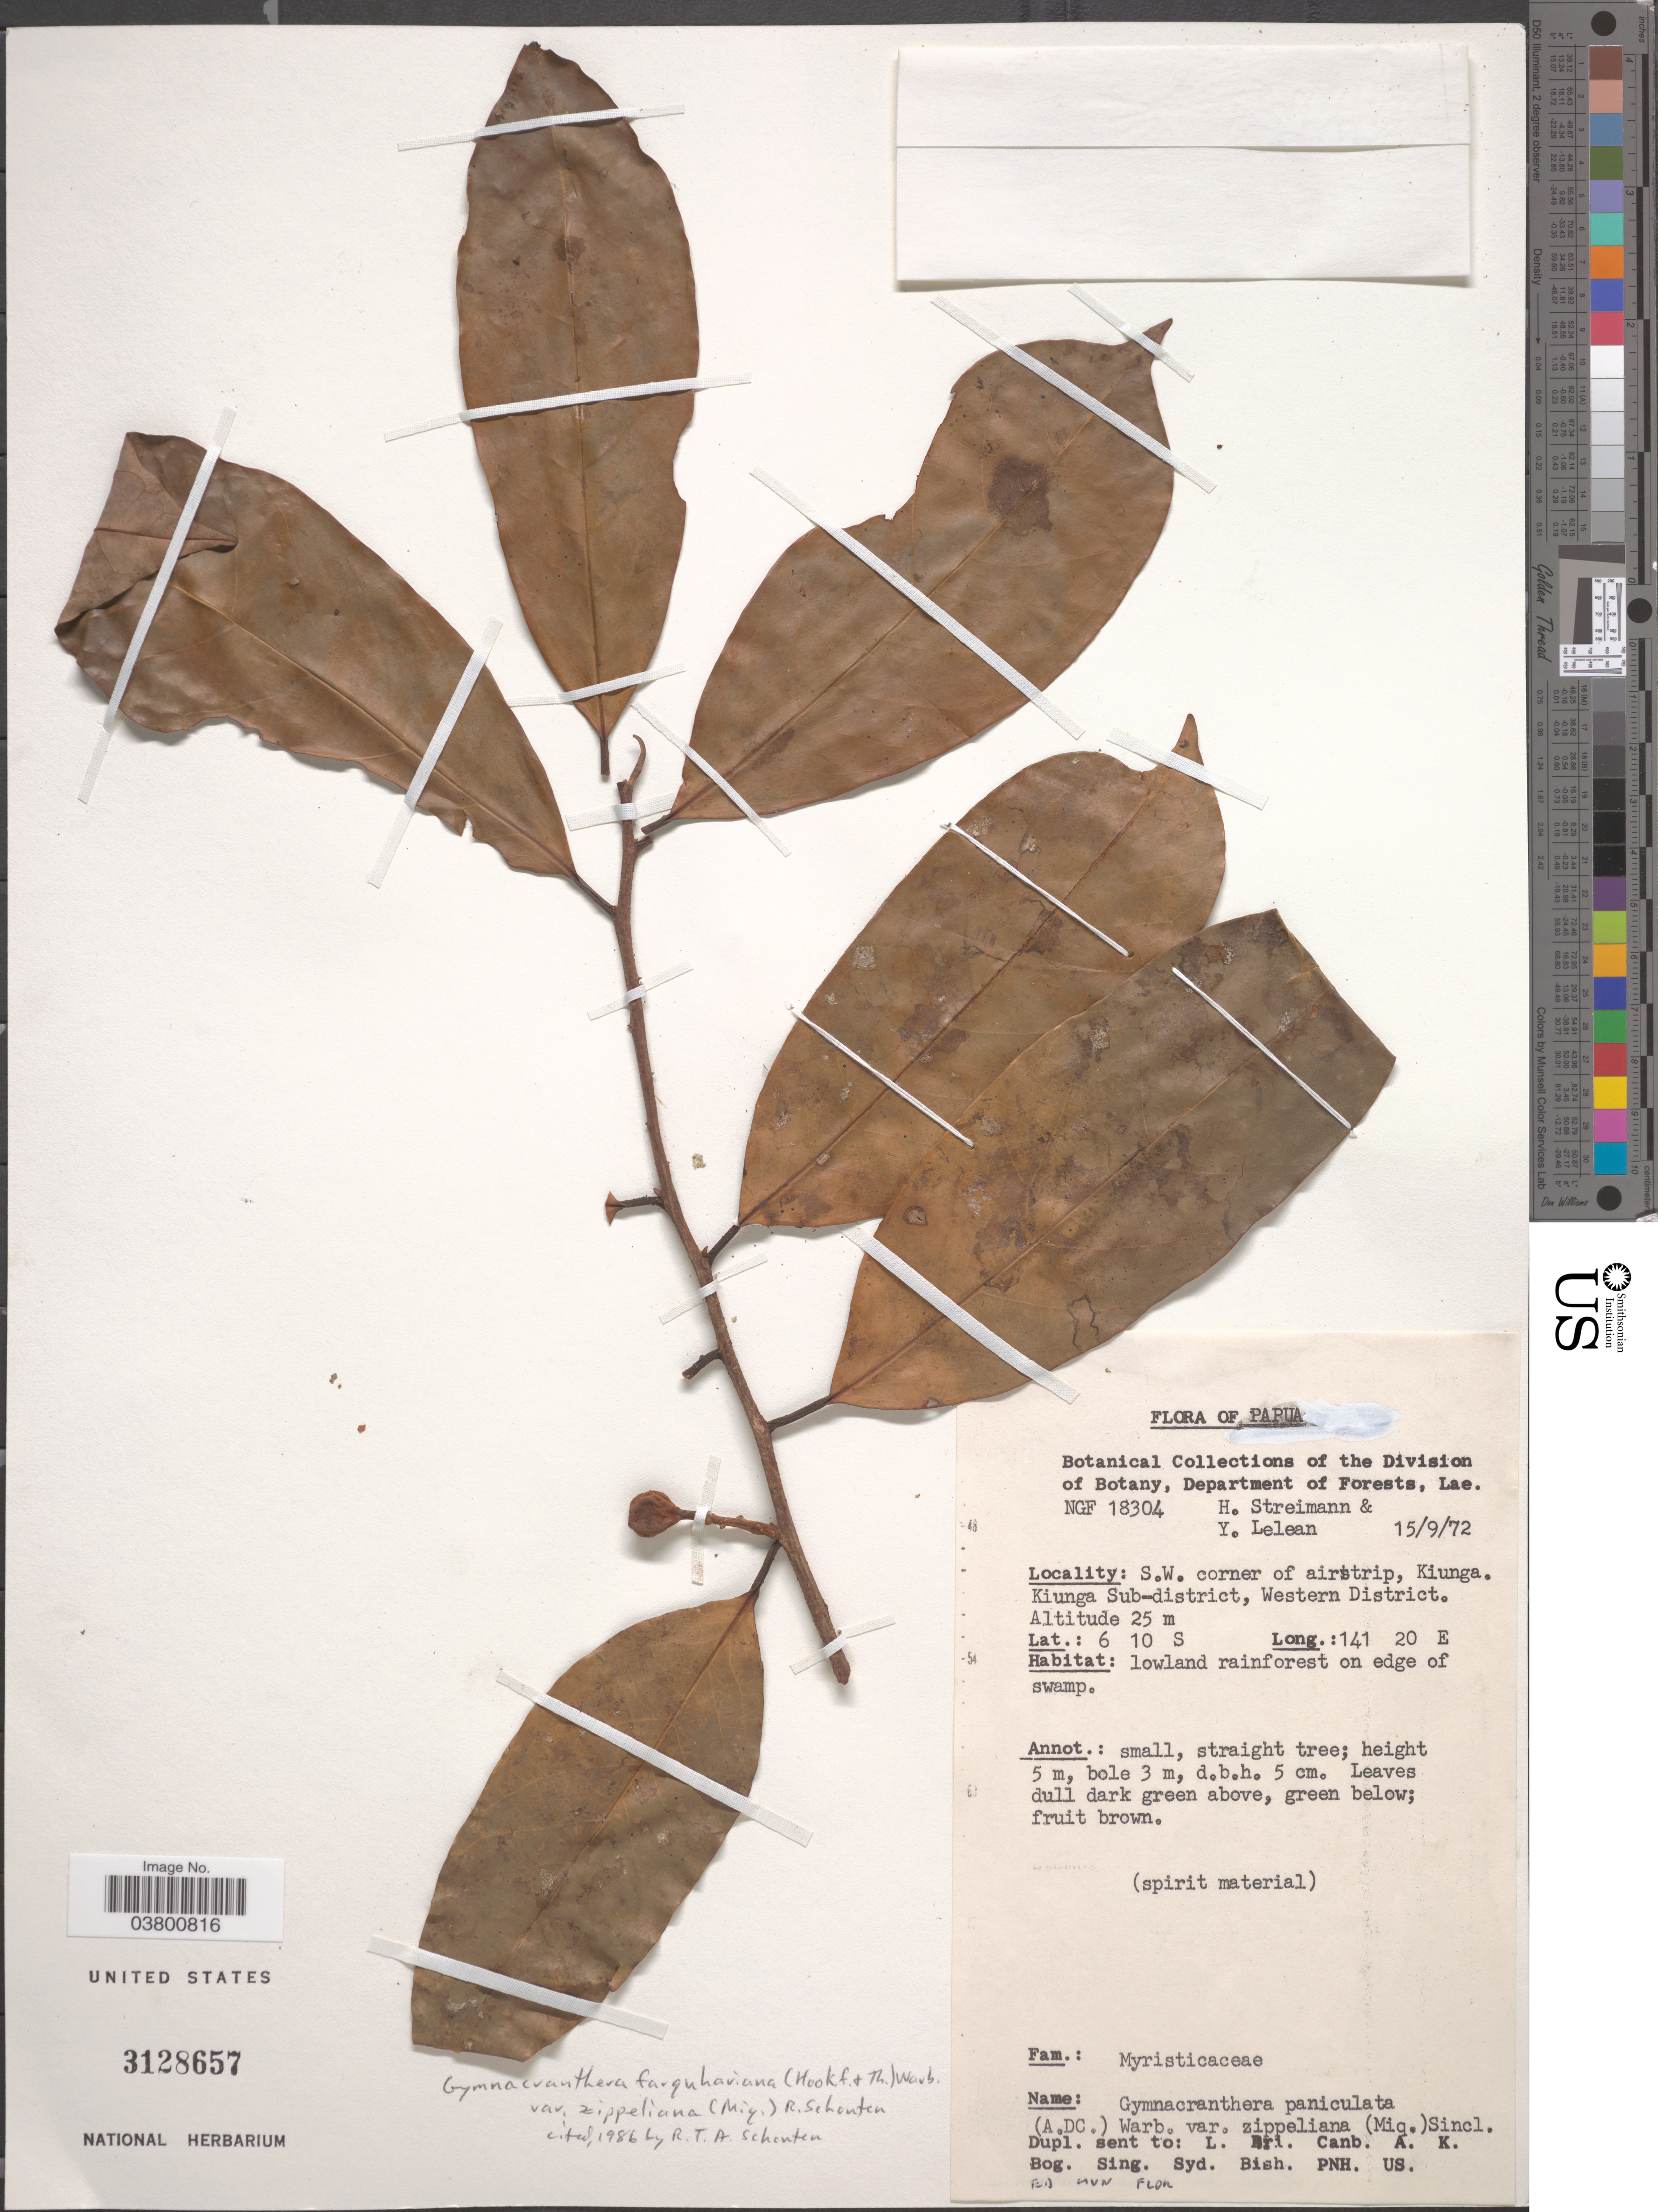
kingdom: Plantae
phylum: Tracheophyta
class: Magnoliopsida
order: Magnoliales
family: Myristicaceae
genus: Gymnacranthera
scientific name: Gymnacranthera farquhariana var. zippeliana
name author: (Miq.) R.T.A. Schouten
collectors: H. Streimann & Y. Lelean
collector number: NGF 18304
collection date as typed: Transcribed d/m/y: 15/9/72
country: Papua New Guinea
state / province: Manus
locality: Papua. S.W. corner of airstrip, Kiunga. Kiunga Sub-district, Western District.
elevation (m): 25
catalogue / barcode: US 3128657